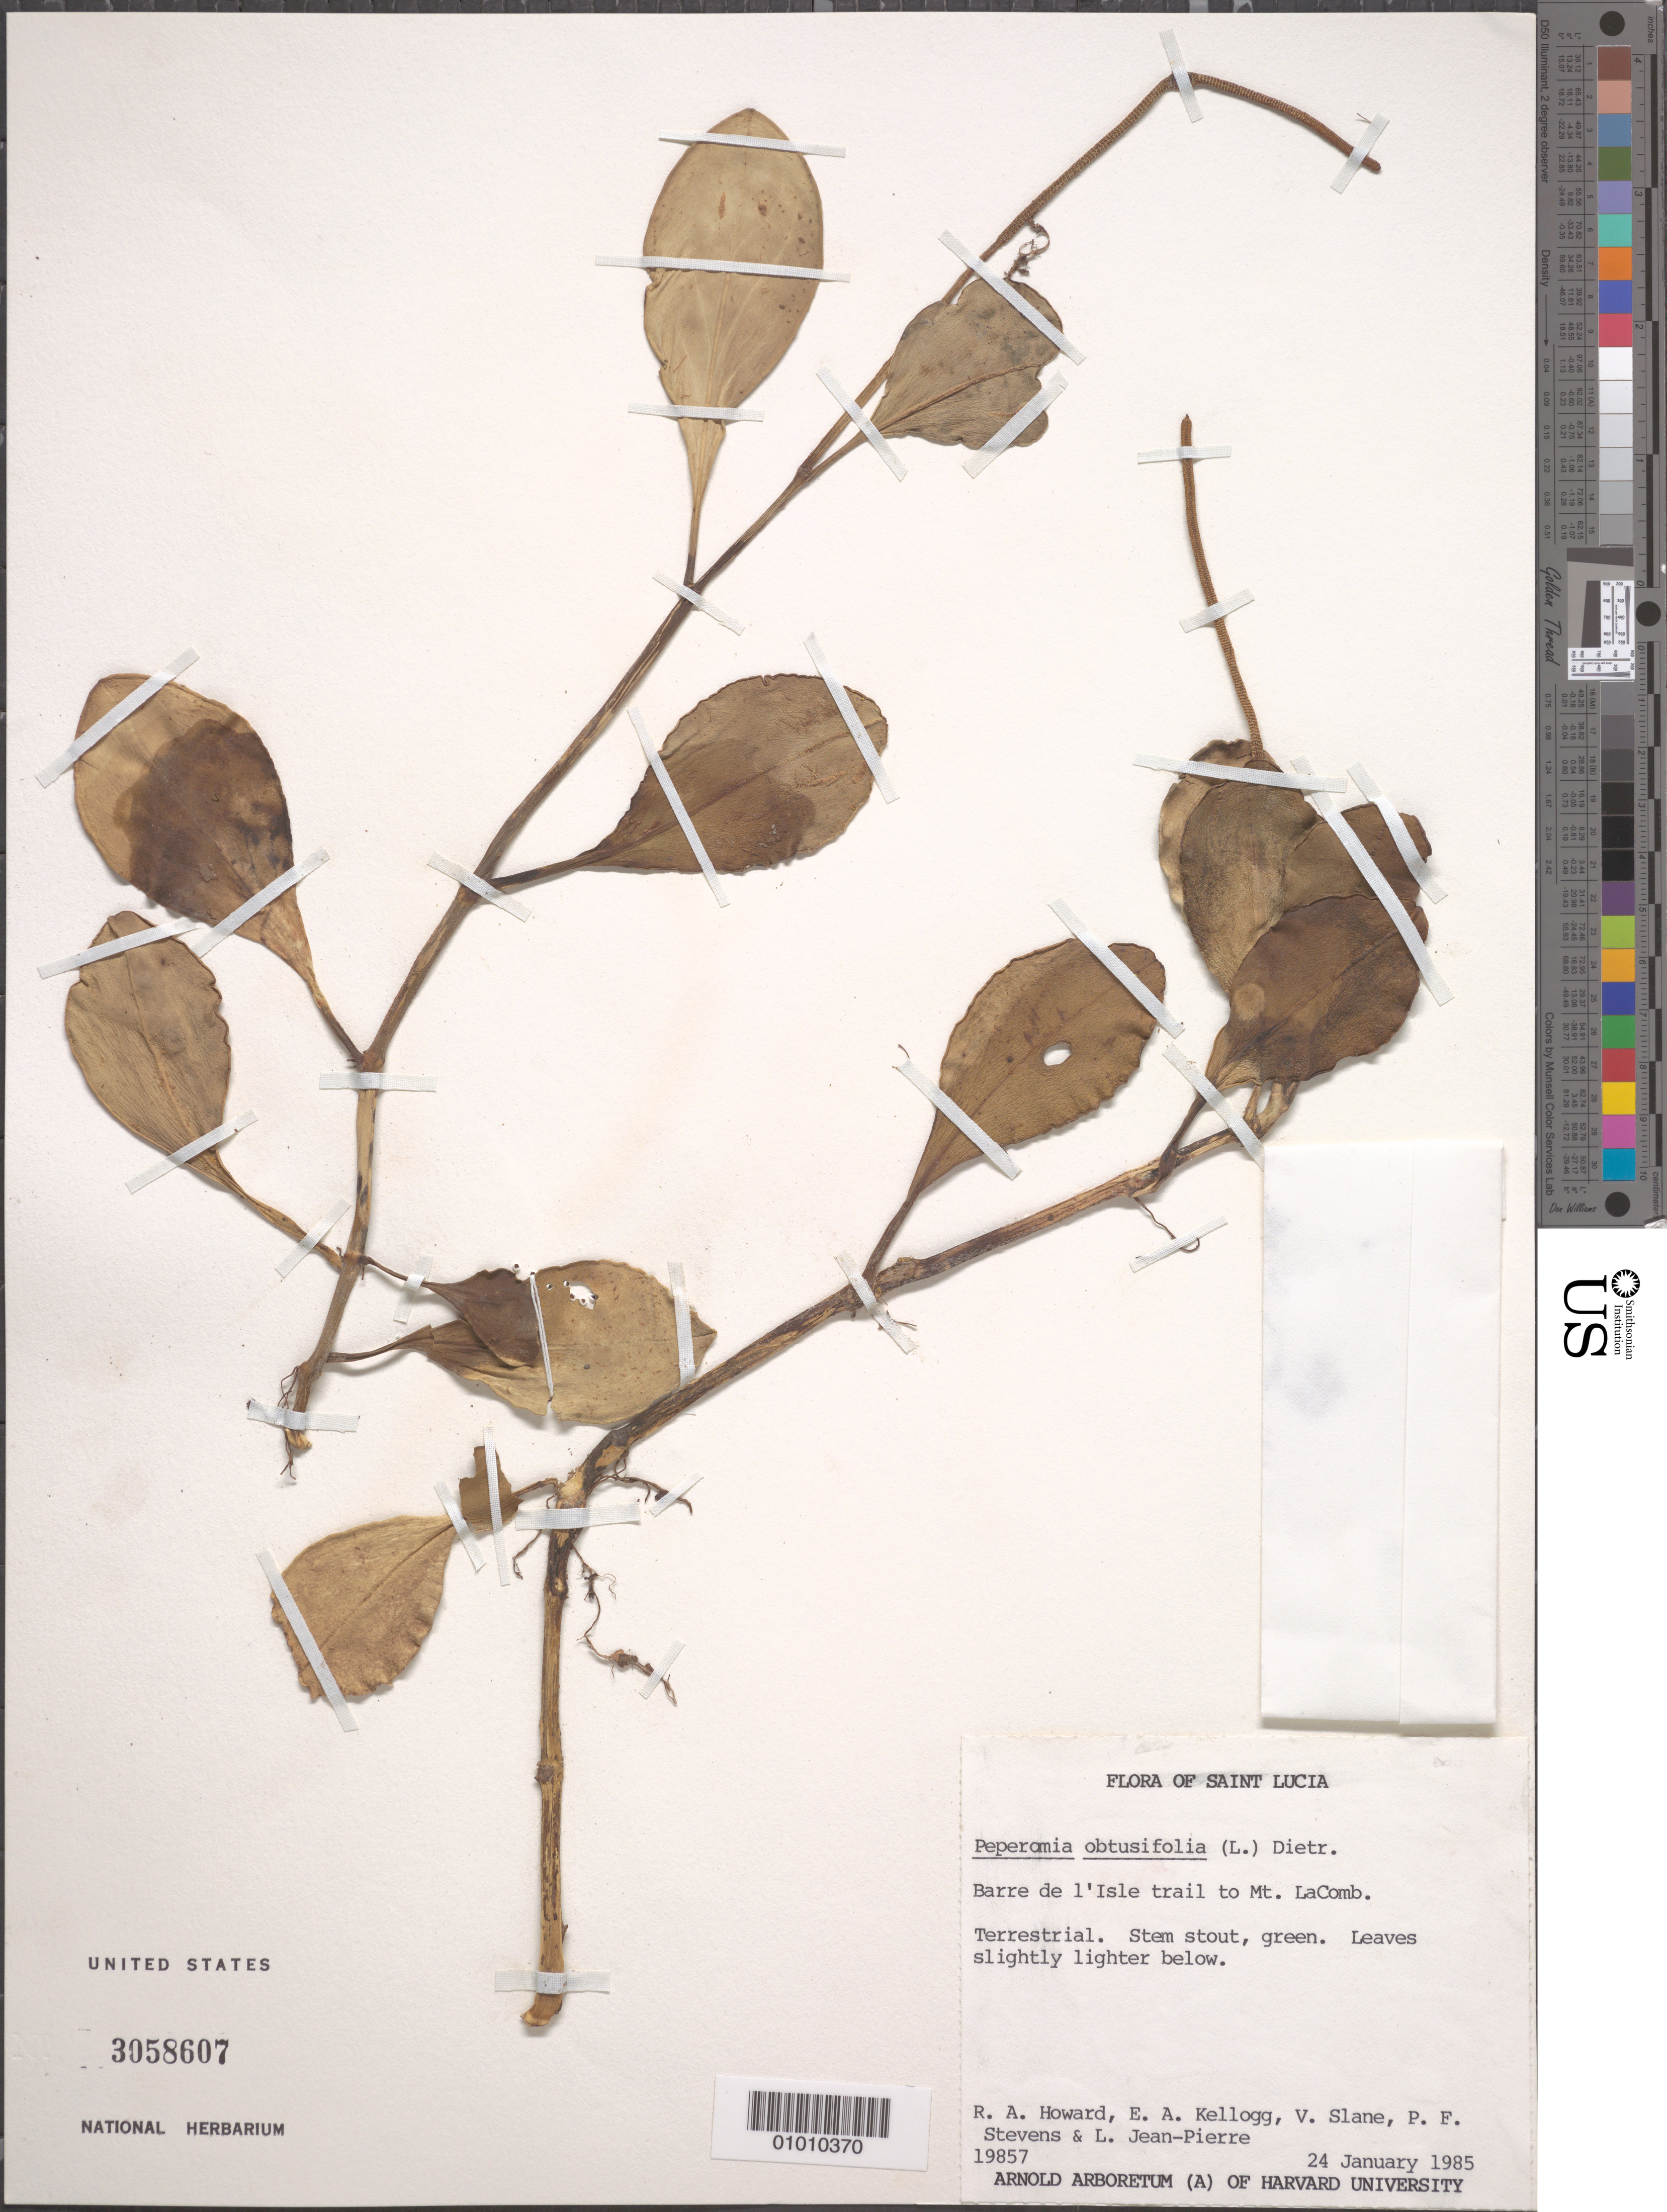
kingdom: Plantae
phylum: Tracheophyta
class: Magnoliopsida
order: Piperales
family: Piperaceae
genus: Peperomia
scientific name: Peperomia obtusifolia var. obtusifolia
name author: (L.) A. Dietr.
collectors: R. A. Howard, E. A. Kellogg, V. Slane & P. F. Stevens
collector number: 19857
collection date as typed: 24 Jan 1985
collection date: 1985-01-24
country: St. Lucia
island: St. Lucia I.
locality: Barre de L'Isle trail to Mt. Lacomb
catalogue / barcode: US 3058607